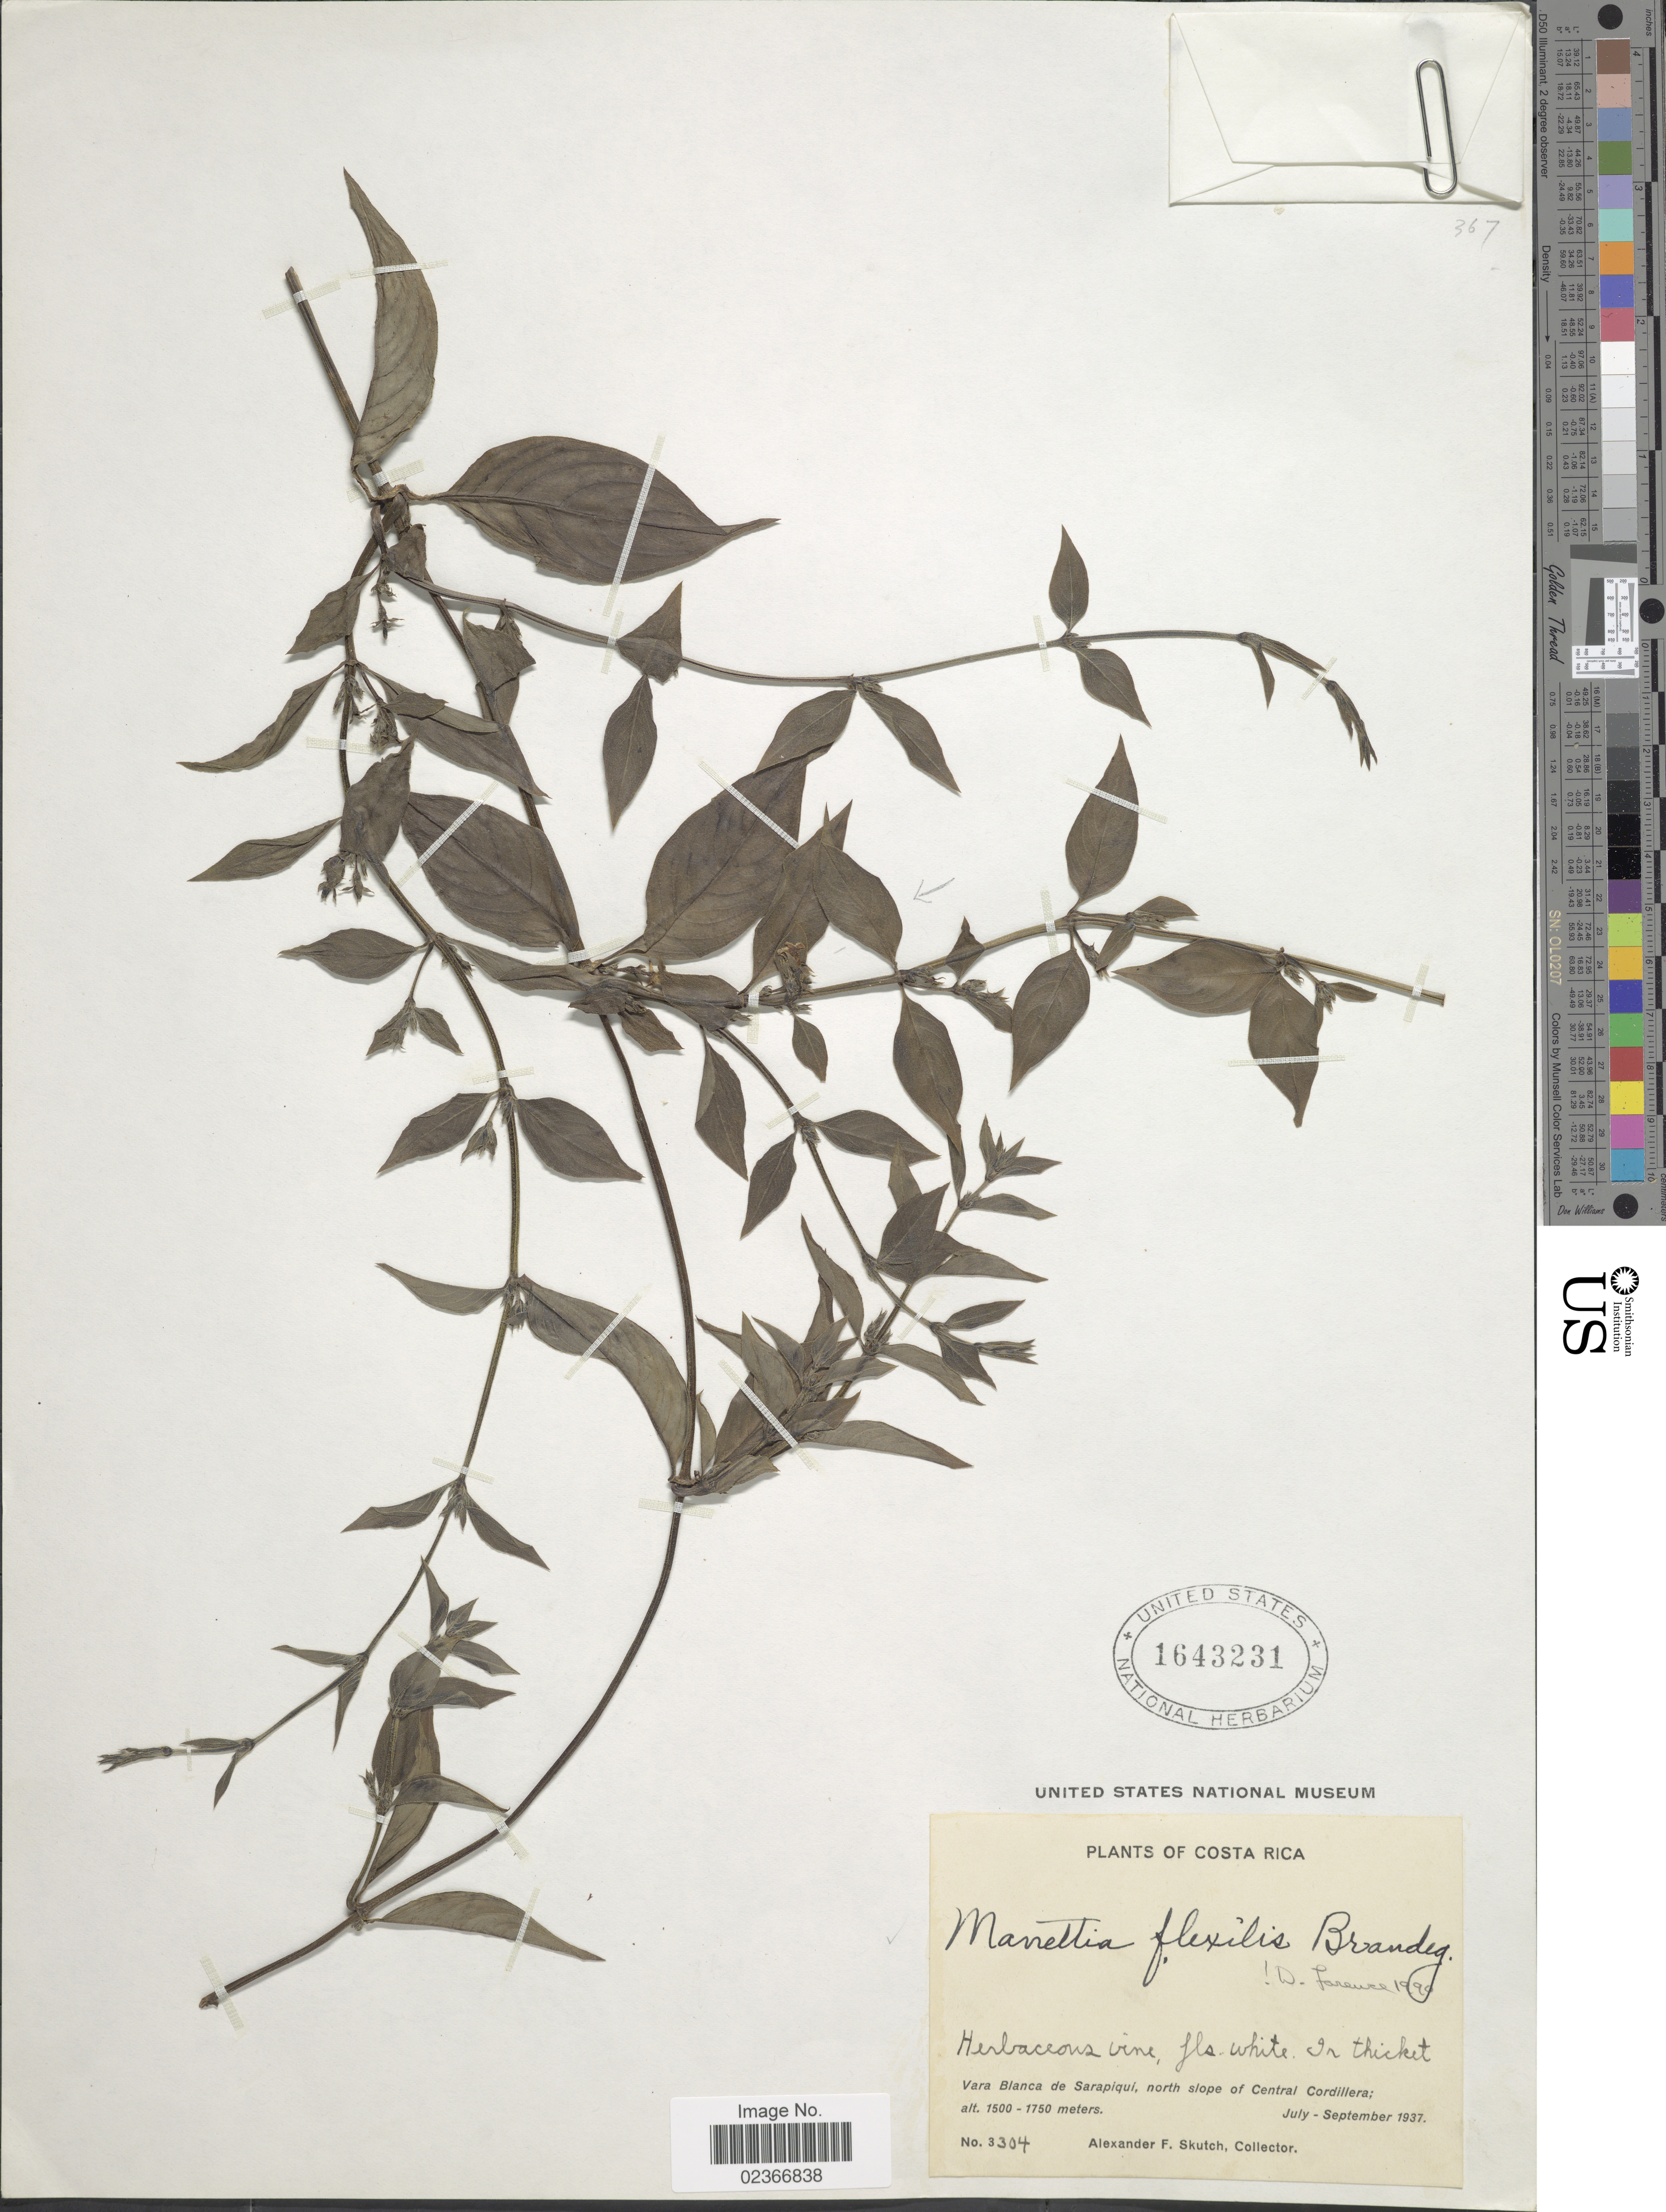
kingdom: Plantae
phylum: Tracheophyta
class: Magnoliopsida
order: Gentianales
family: Rubiaceae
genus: Manettia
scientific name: Manettia flexilis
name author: Brandegee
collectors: A. F. Skutch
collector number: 3304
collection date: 1937-07/1937-09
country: Costa Rica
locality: Vara Blanca de Sarapiqui, north slope of Central Cordillera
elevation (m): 1500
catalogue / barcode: US 1643231